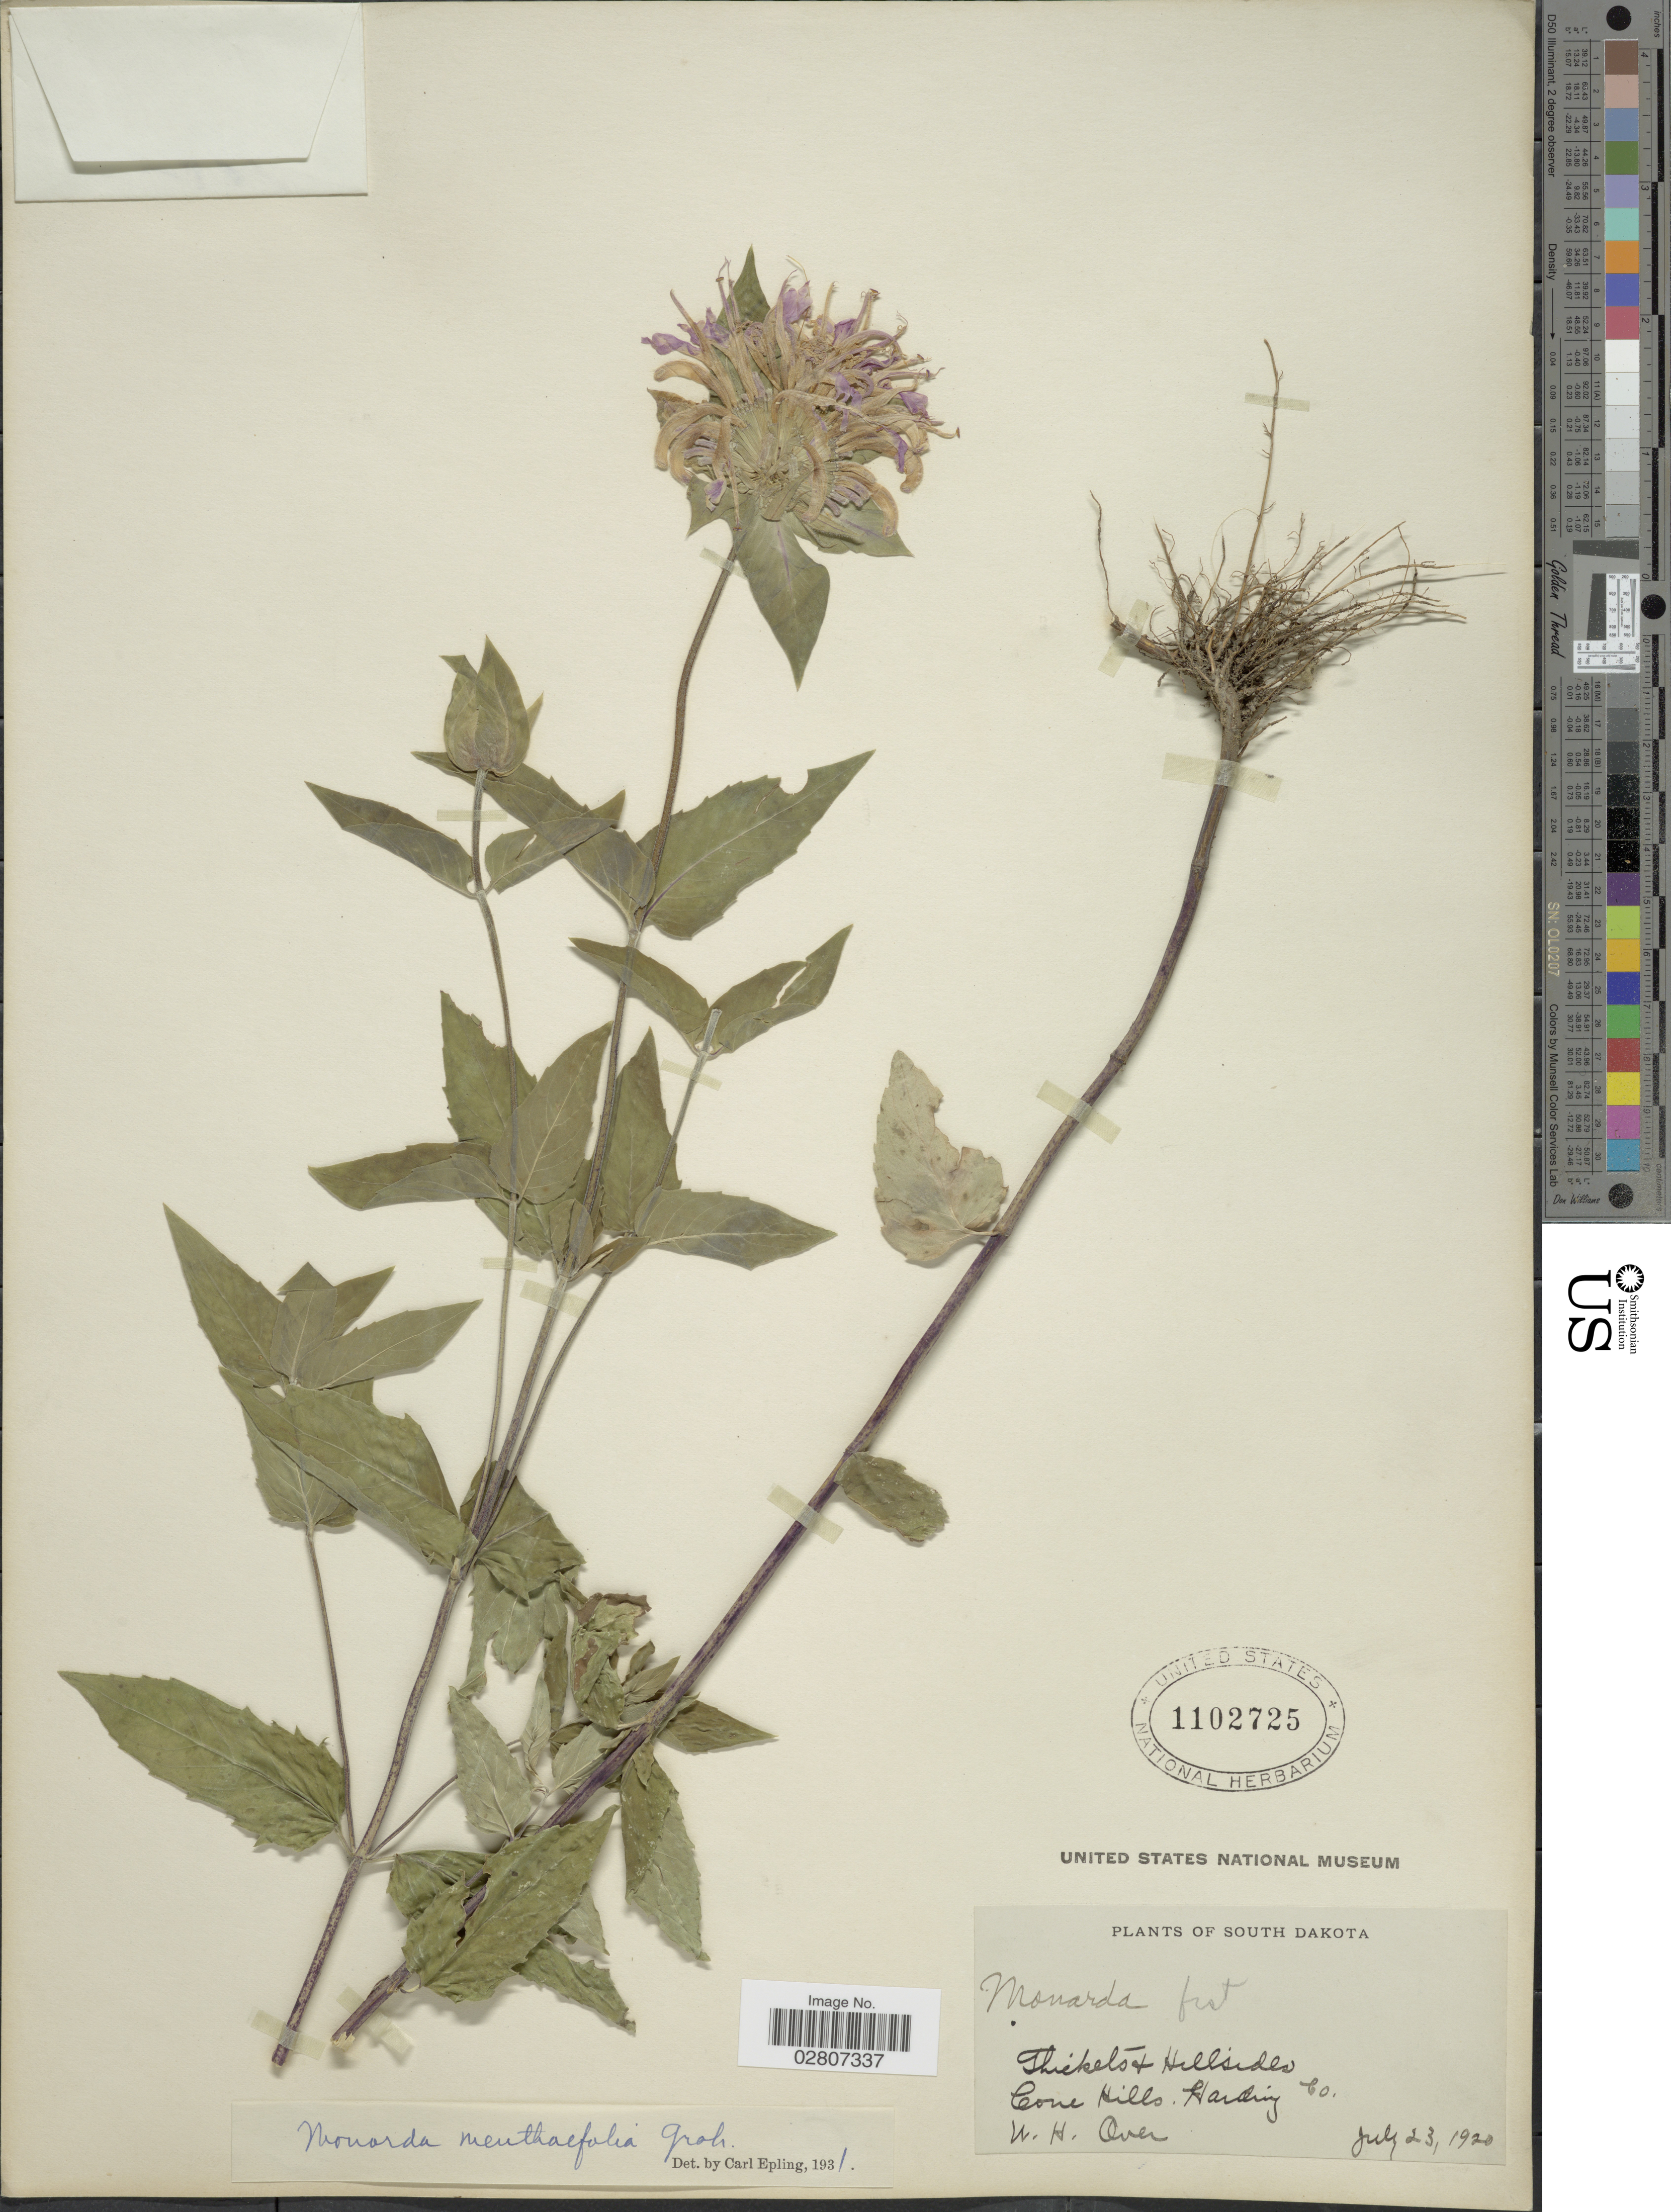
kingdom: Plantae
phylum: Tracheophyta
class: Magnoliopsida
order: Lamiales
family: Lamiaceae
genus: Monarda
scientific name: Monarda fistulosa var. menthifolia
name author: (Graham) Fernald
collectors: W. Over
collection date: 1920-07-23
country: United States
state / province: South Dakota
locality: Thickets & Hillsides. Cone Hills, Harding Co.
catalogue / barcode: US 1102725